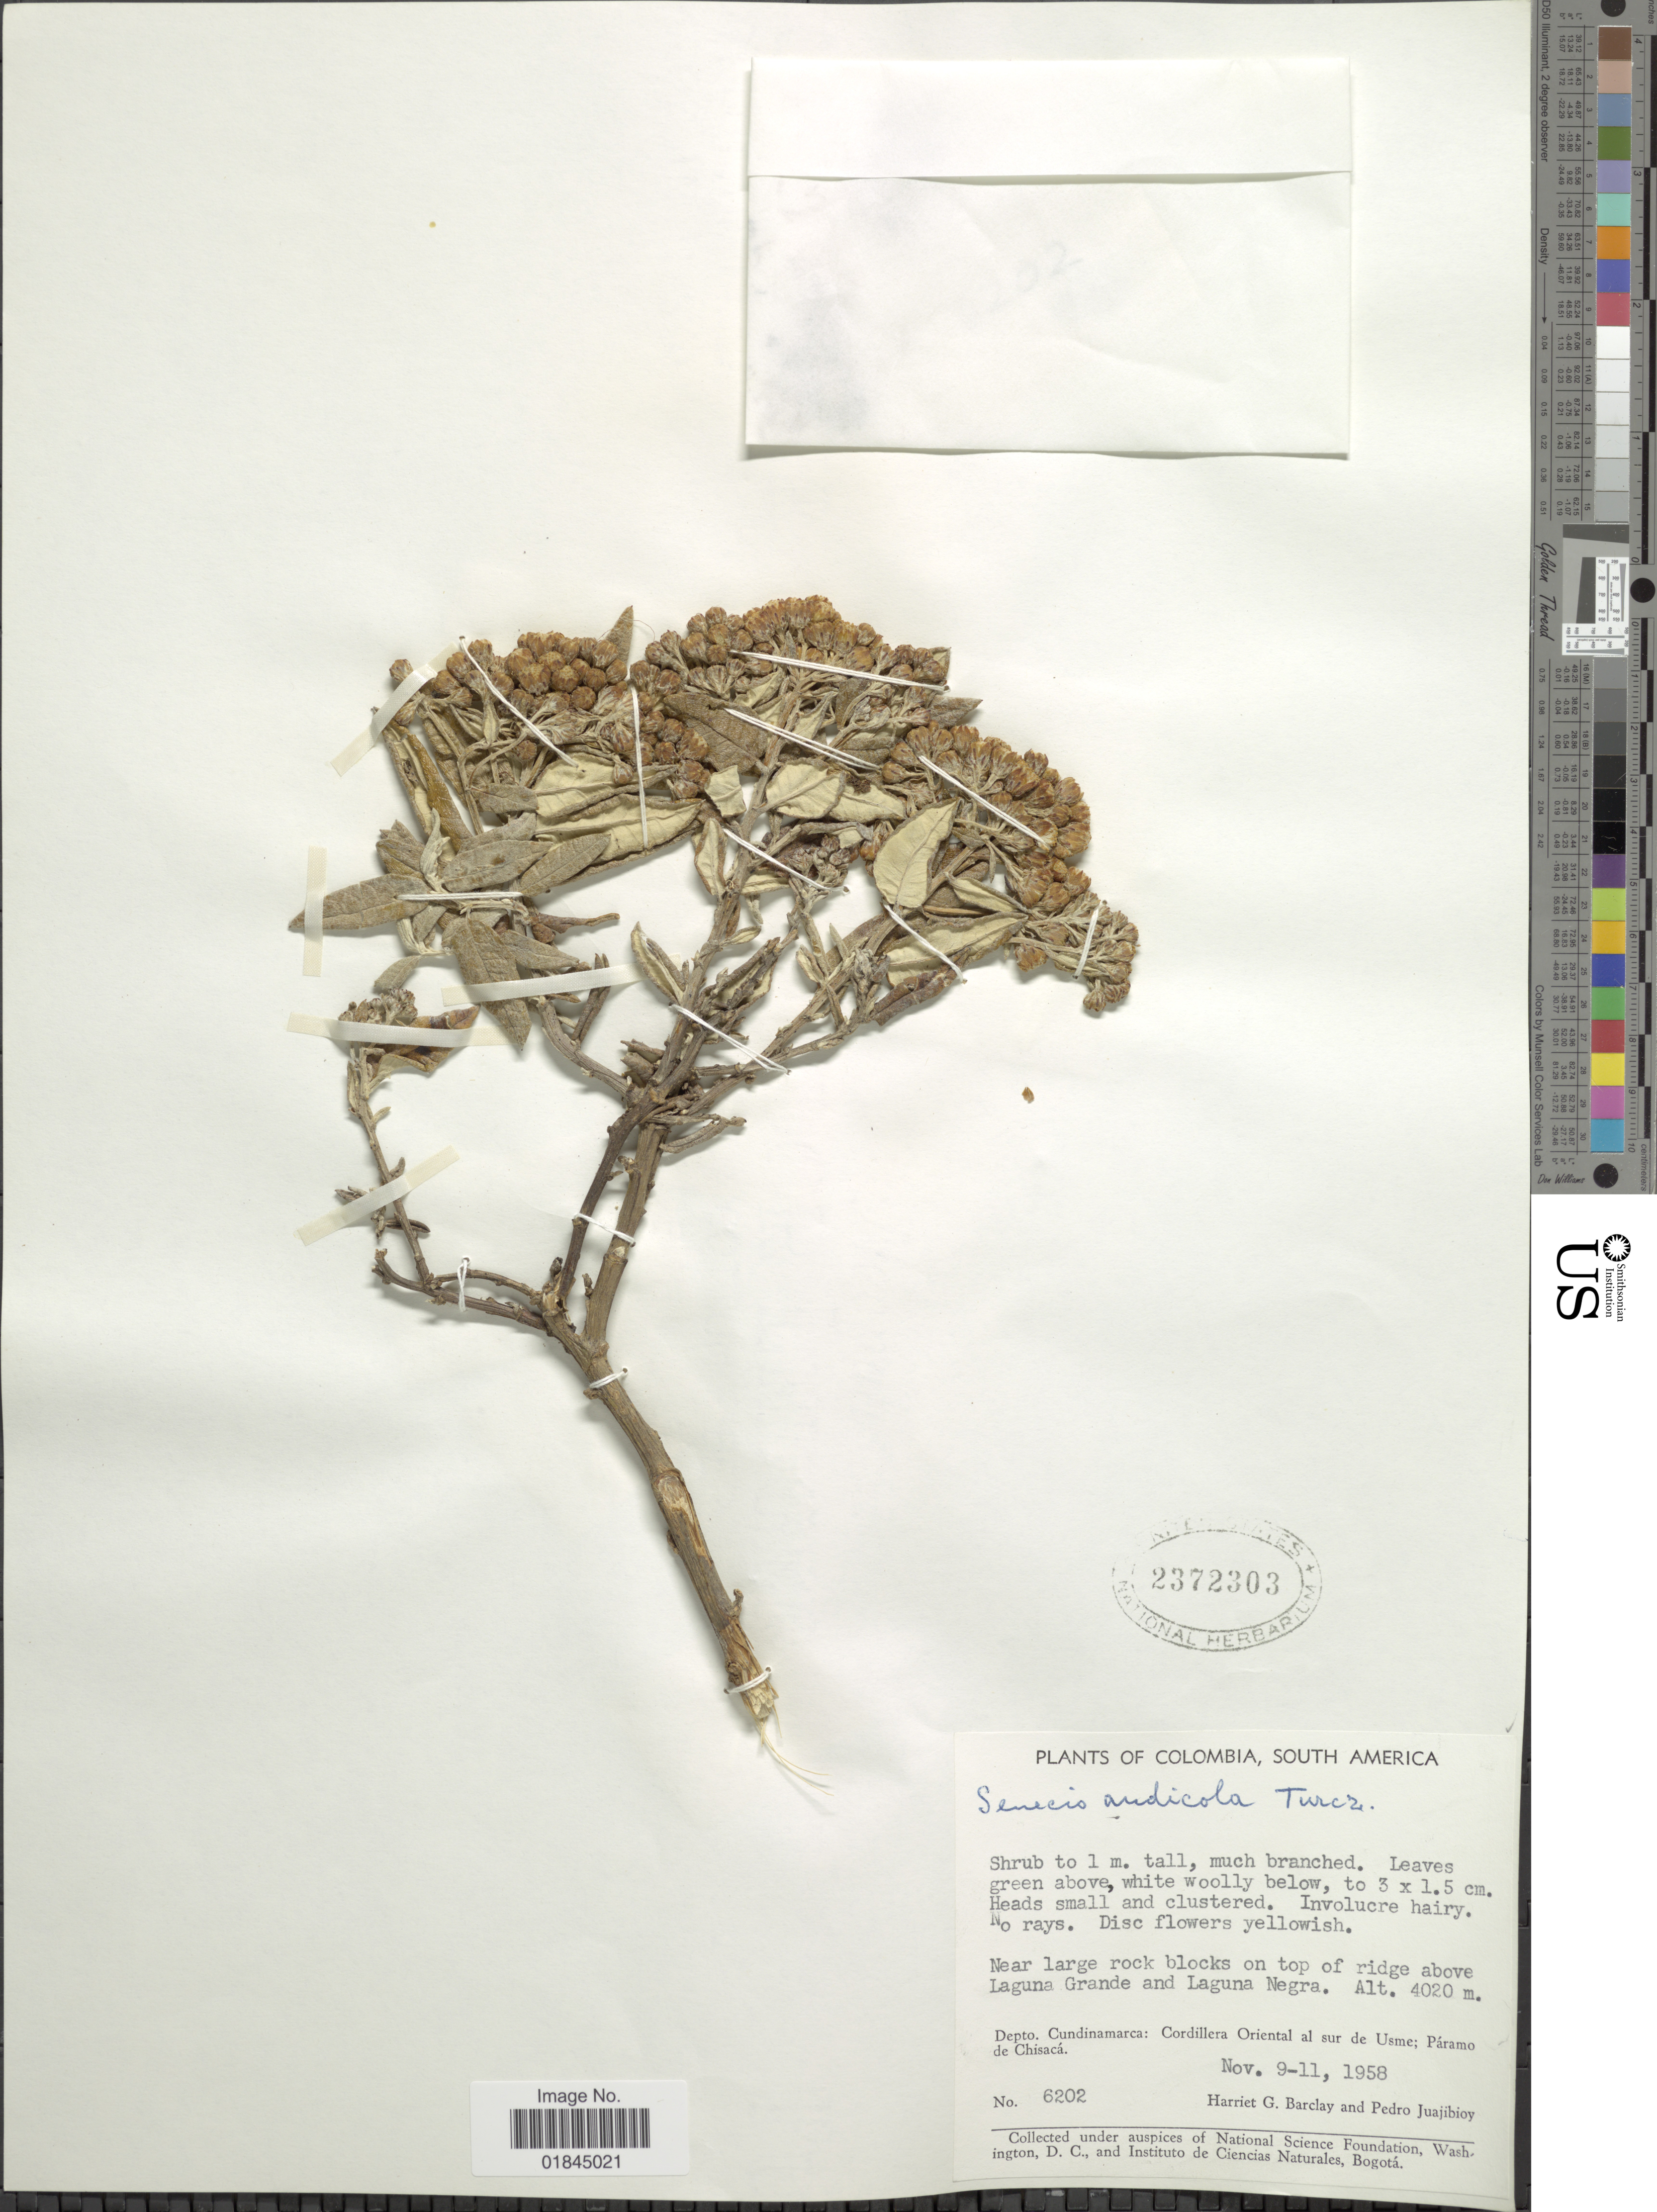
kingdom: Plantae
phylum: Tracheophyta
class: Magnoliopsida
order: Asterales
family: Asteraceae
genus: Pentacalia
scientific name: Pentacalia andicola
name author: (Turcz.) Cuatrec.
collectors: H. G. Barclay & P. Juajibioy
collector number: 6202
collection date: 1958-11-09/1958-11-11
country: Colombia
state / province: Cundinamarca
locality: Cordillera Oriental al sur de Usme, paramo de Chisaca. Ridge above Laguna Grande and Laguna Negra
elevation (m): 4020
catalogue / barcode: US 2372303